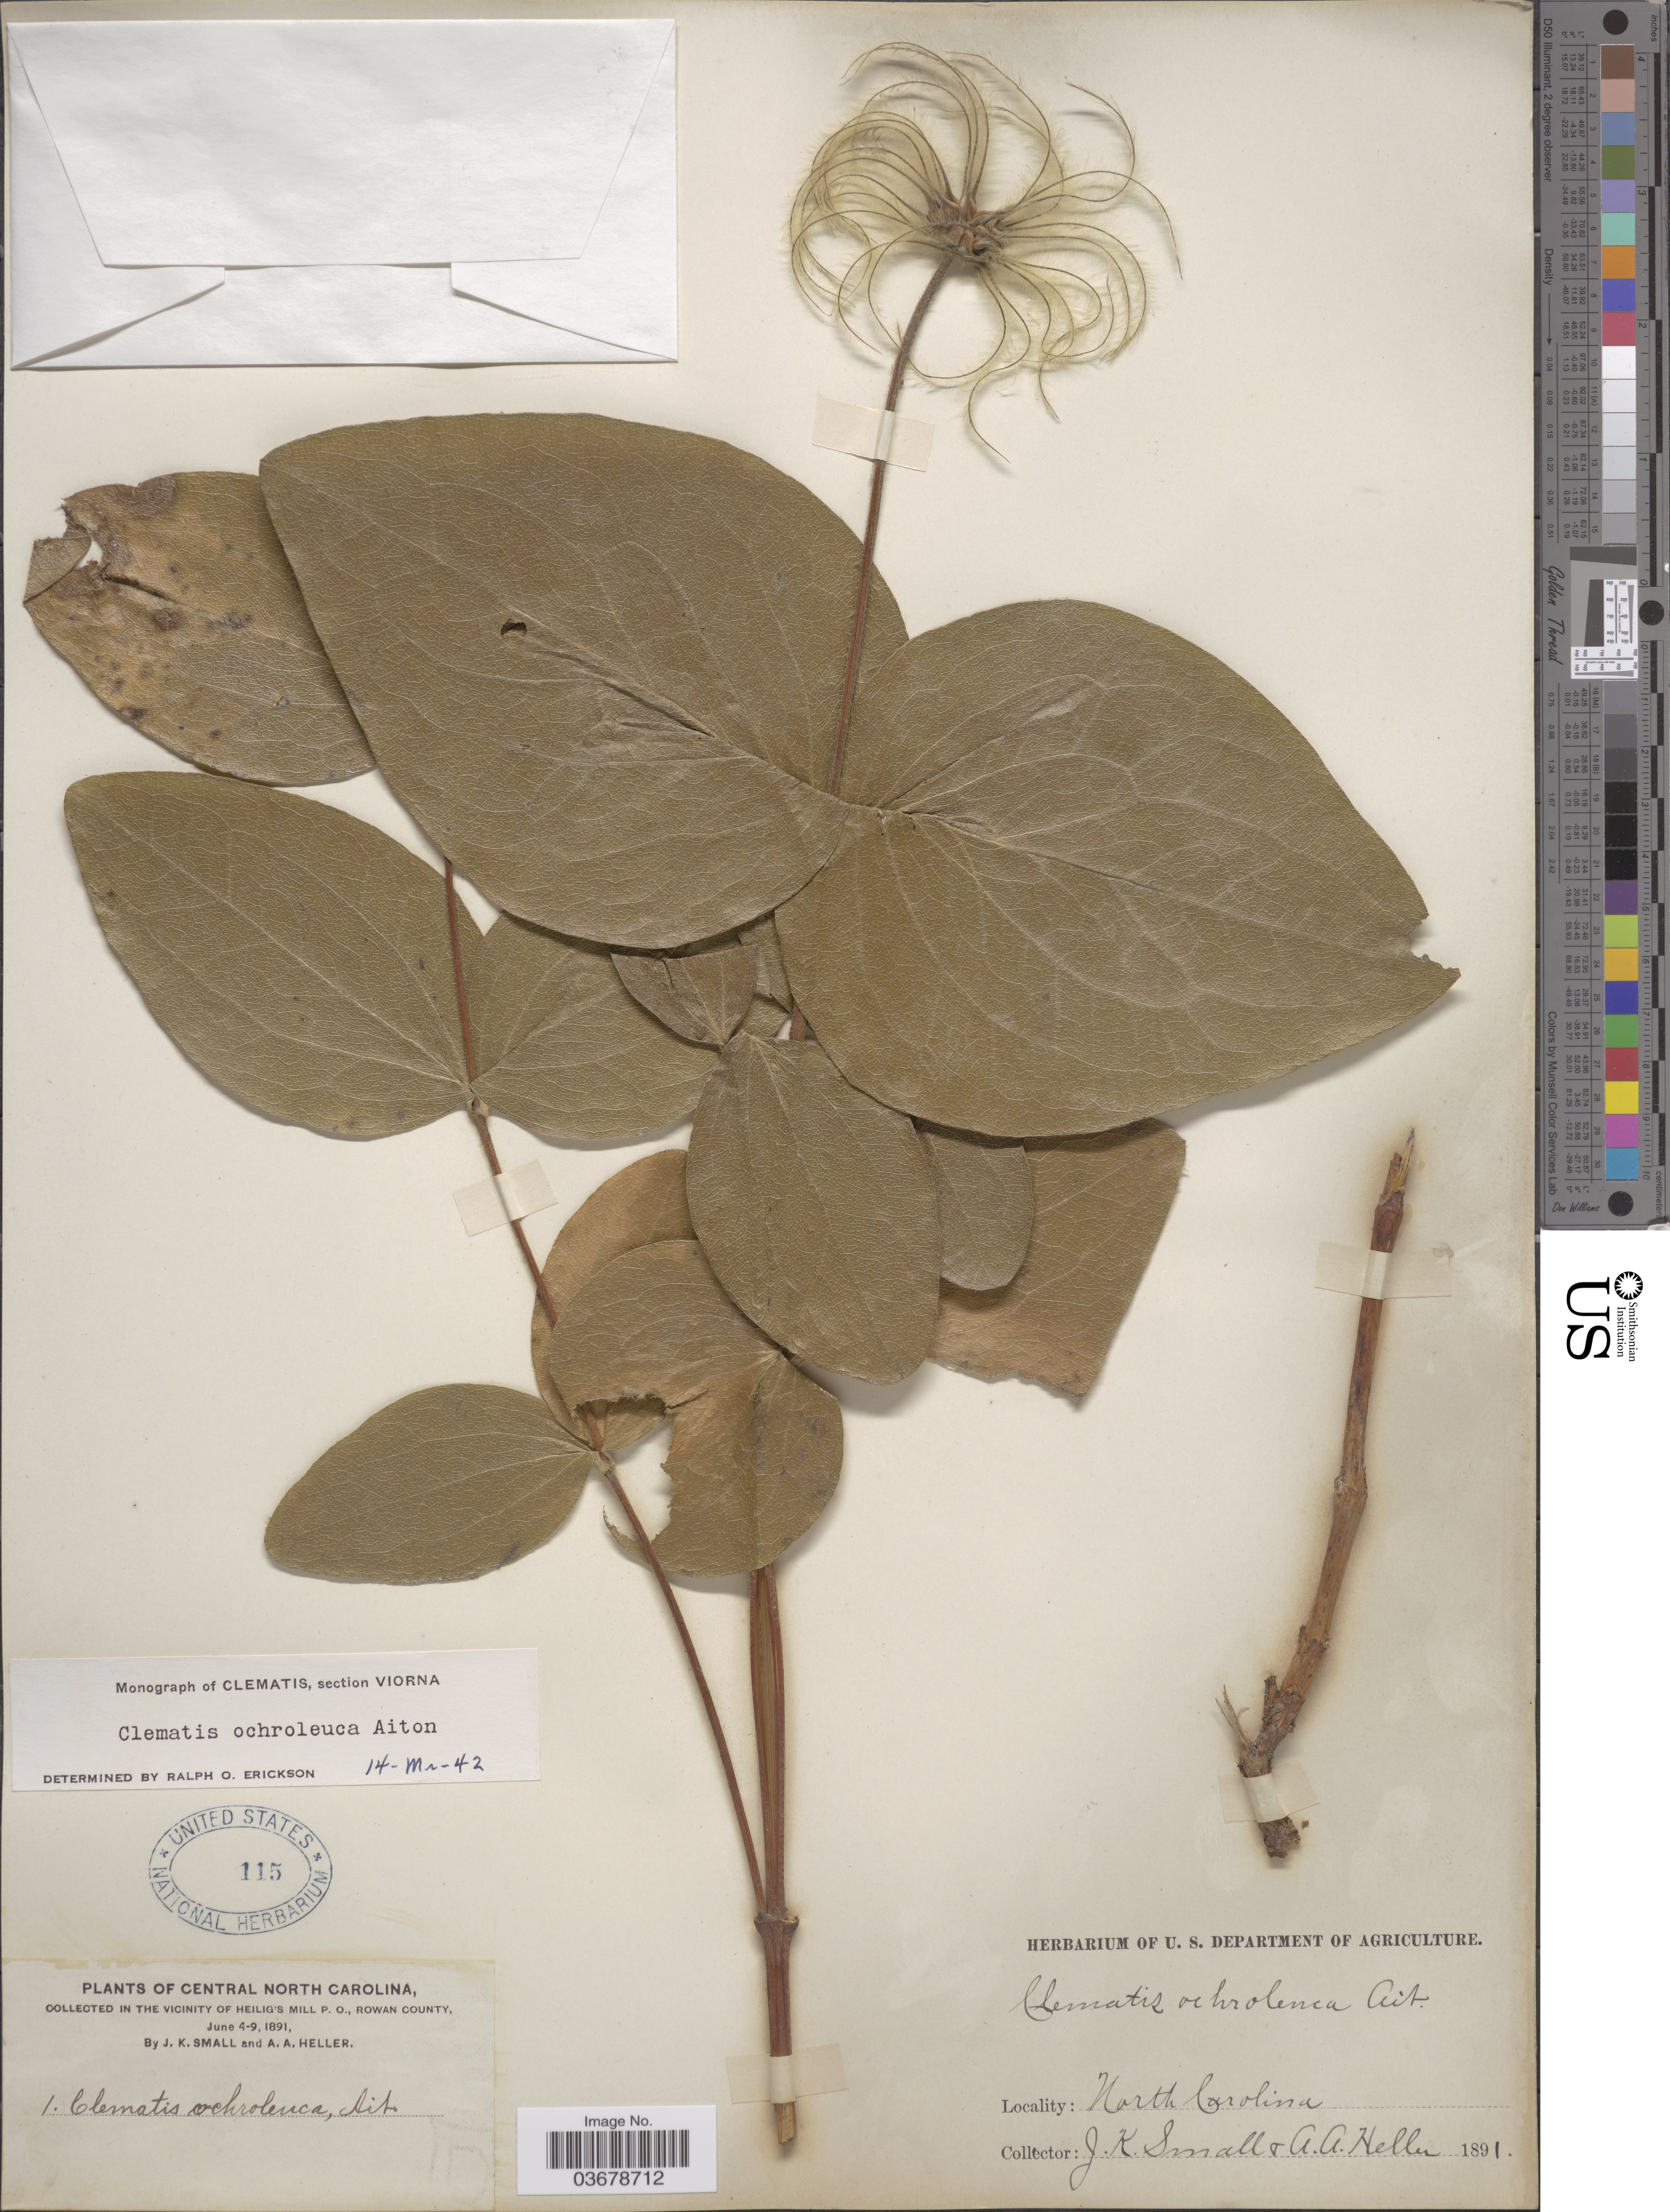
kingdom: Plantae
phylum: Tracheophyta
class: Magnoliopsida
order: Ranunculales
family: Ranunculaceae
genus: Clematis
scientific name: Clematis viorna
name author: L.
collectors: J. K. Small & A. A. Heller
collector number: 1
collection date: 1891-06-04/1891-06-09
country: United States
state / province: North Carolina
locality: Central North Carolina. Vicinity of Heilig's Mill P. O., Rowan County.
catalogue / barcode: US 115